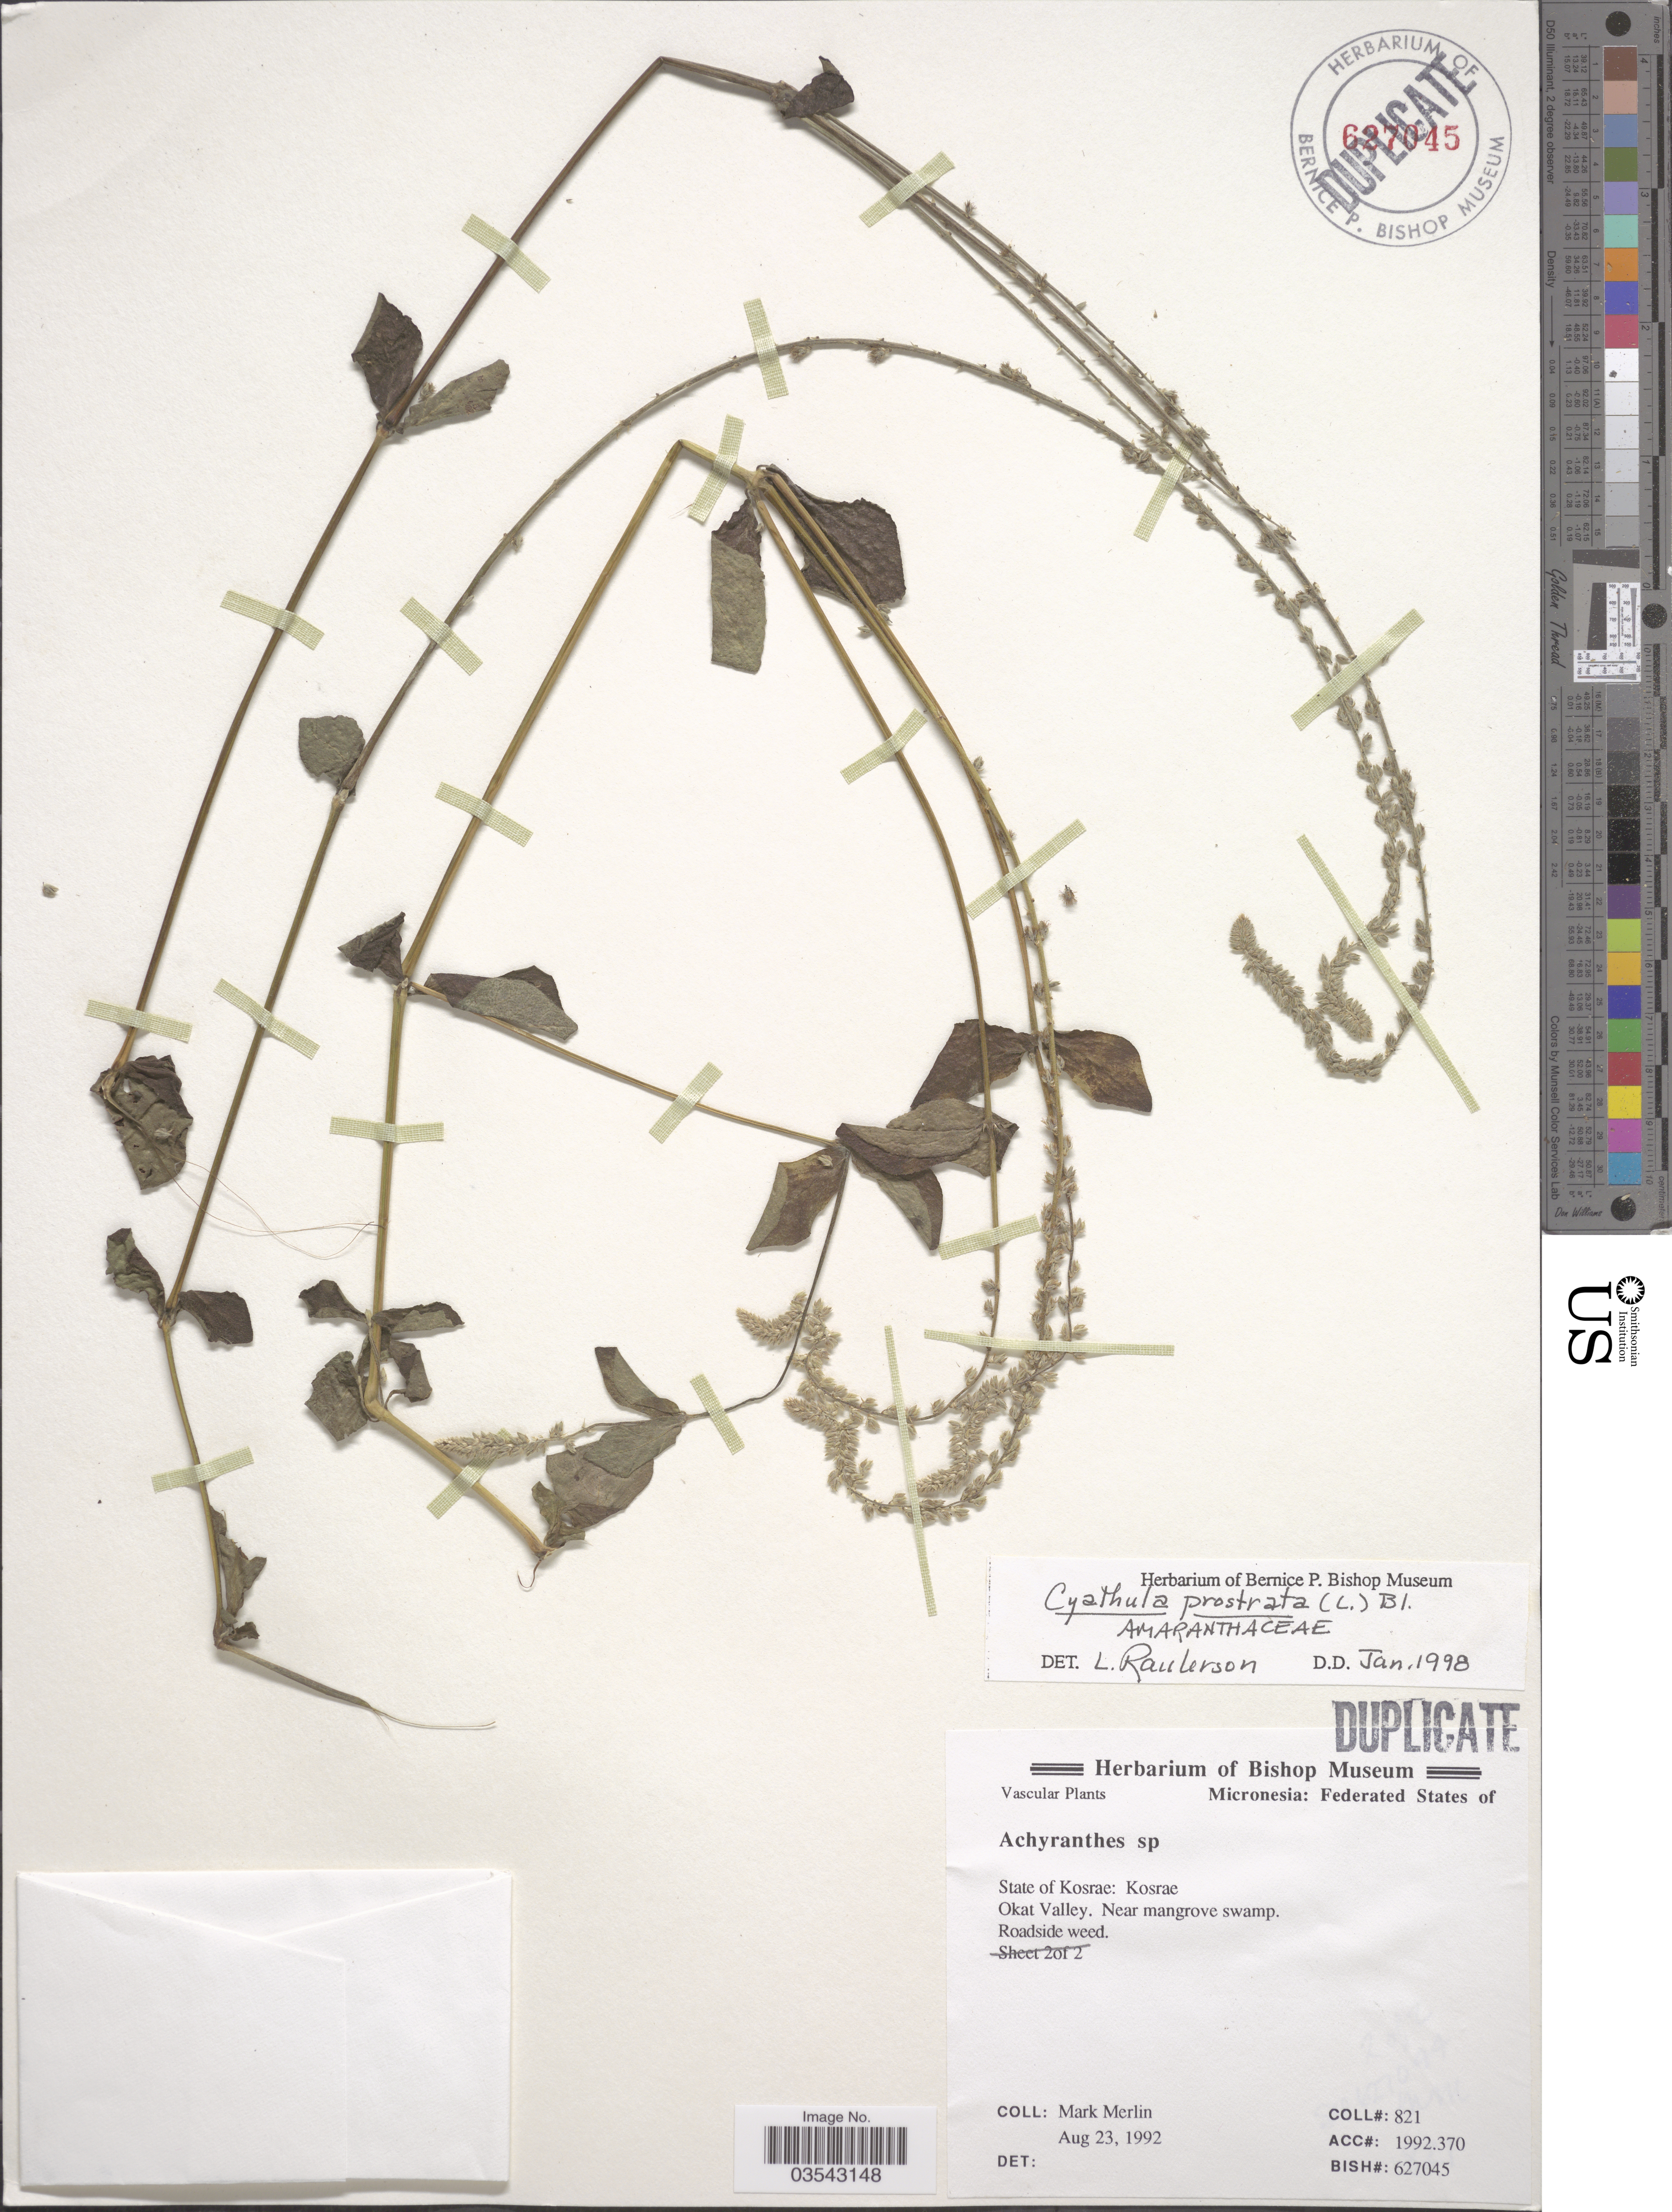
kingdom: Plantae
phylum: Tracheophyta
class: Magnoliopsida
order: Caryophyllales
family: Amaranthaceae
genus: Cyathula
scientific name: Cyathula sp.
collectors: M. Merlin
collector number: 821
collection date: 1992-08-23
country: Micronesia, Federated States of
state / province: Kosrae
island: Kosrae [Kusaie]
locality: Kosrae. Okat Valley. Near mangrove swamp.